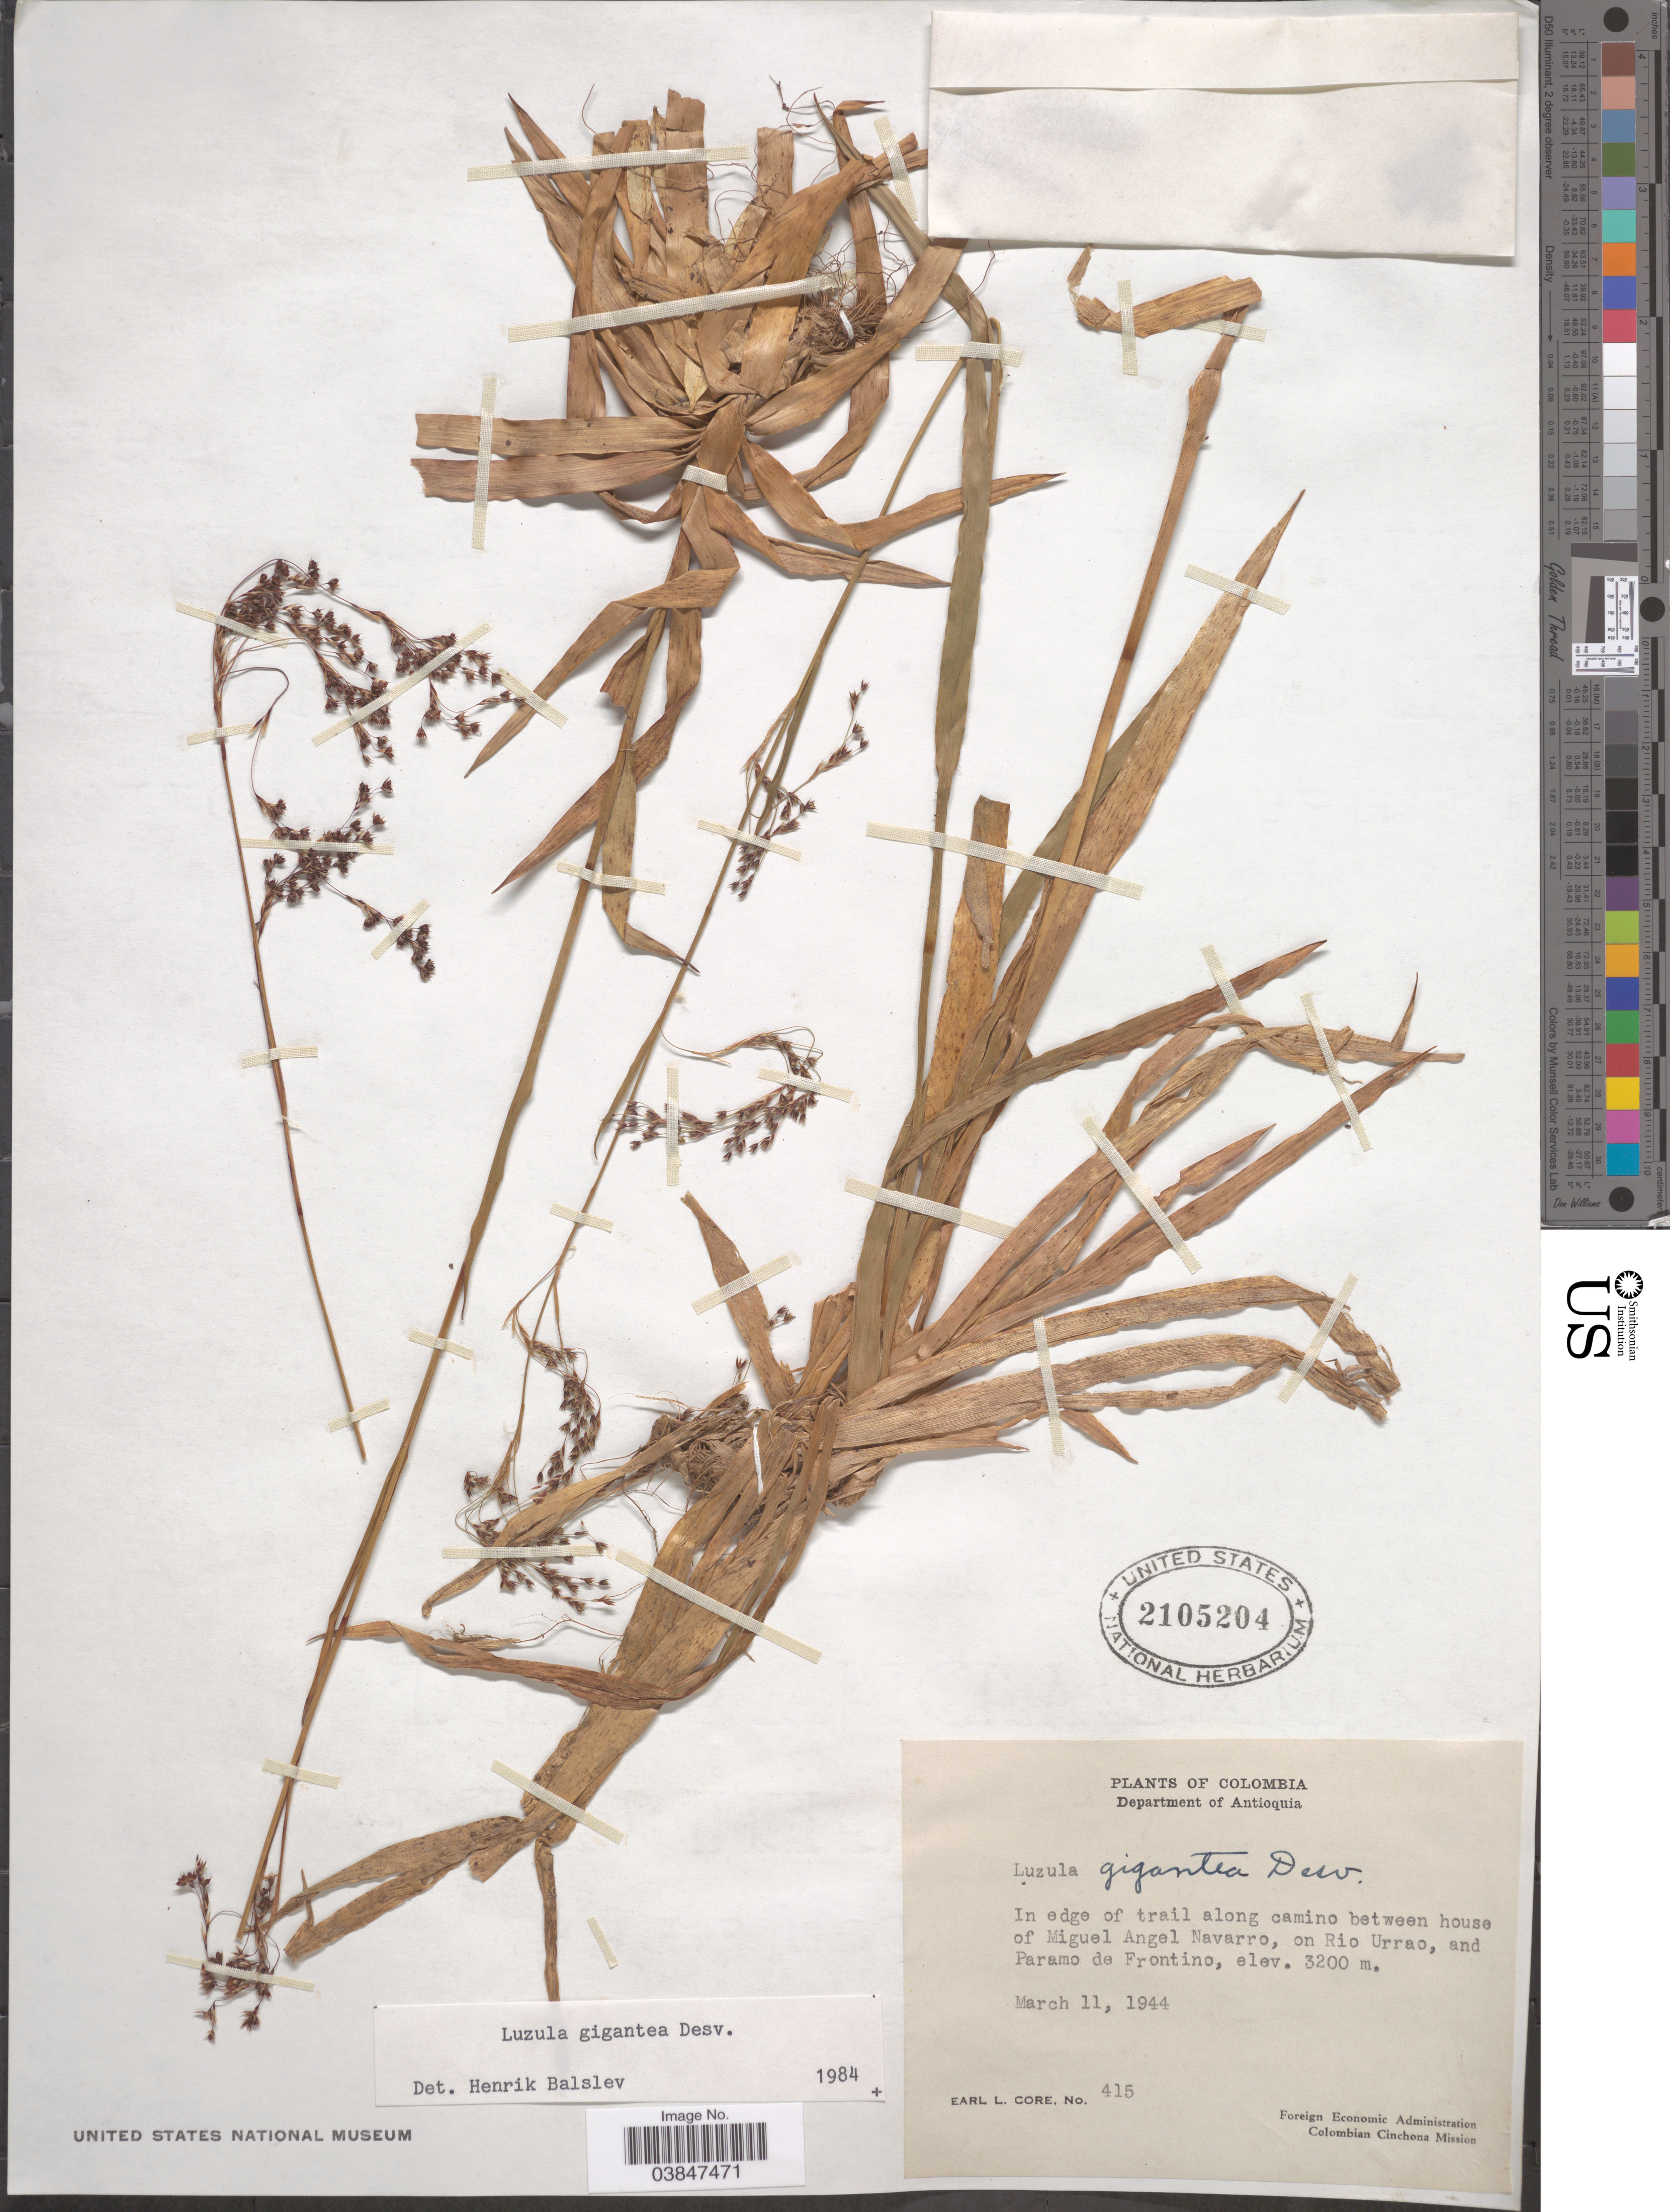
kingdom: Plantae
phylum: Tracheophyta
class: Liliopsida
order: Poales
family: Juncaceae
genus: Luzula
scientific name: Luzula gigantea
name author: Desv.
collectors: E. L. Core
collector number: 415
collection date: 1944-03-11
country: Colombia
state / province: Antioquia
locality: Department of Antioquia. In edge of trail along camino between house of Miguel Angel Navarro, on Rio Urrao, and Paramo de Frontino.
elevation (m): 3200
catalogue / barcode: US 2105204